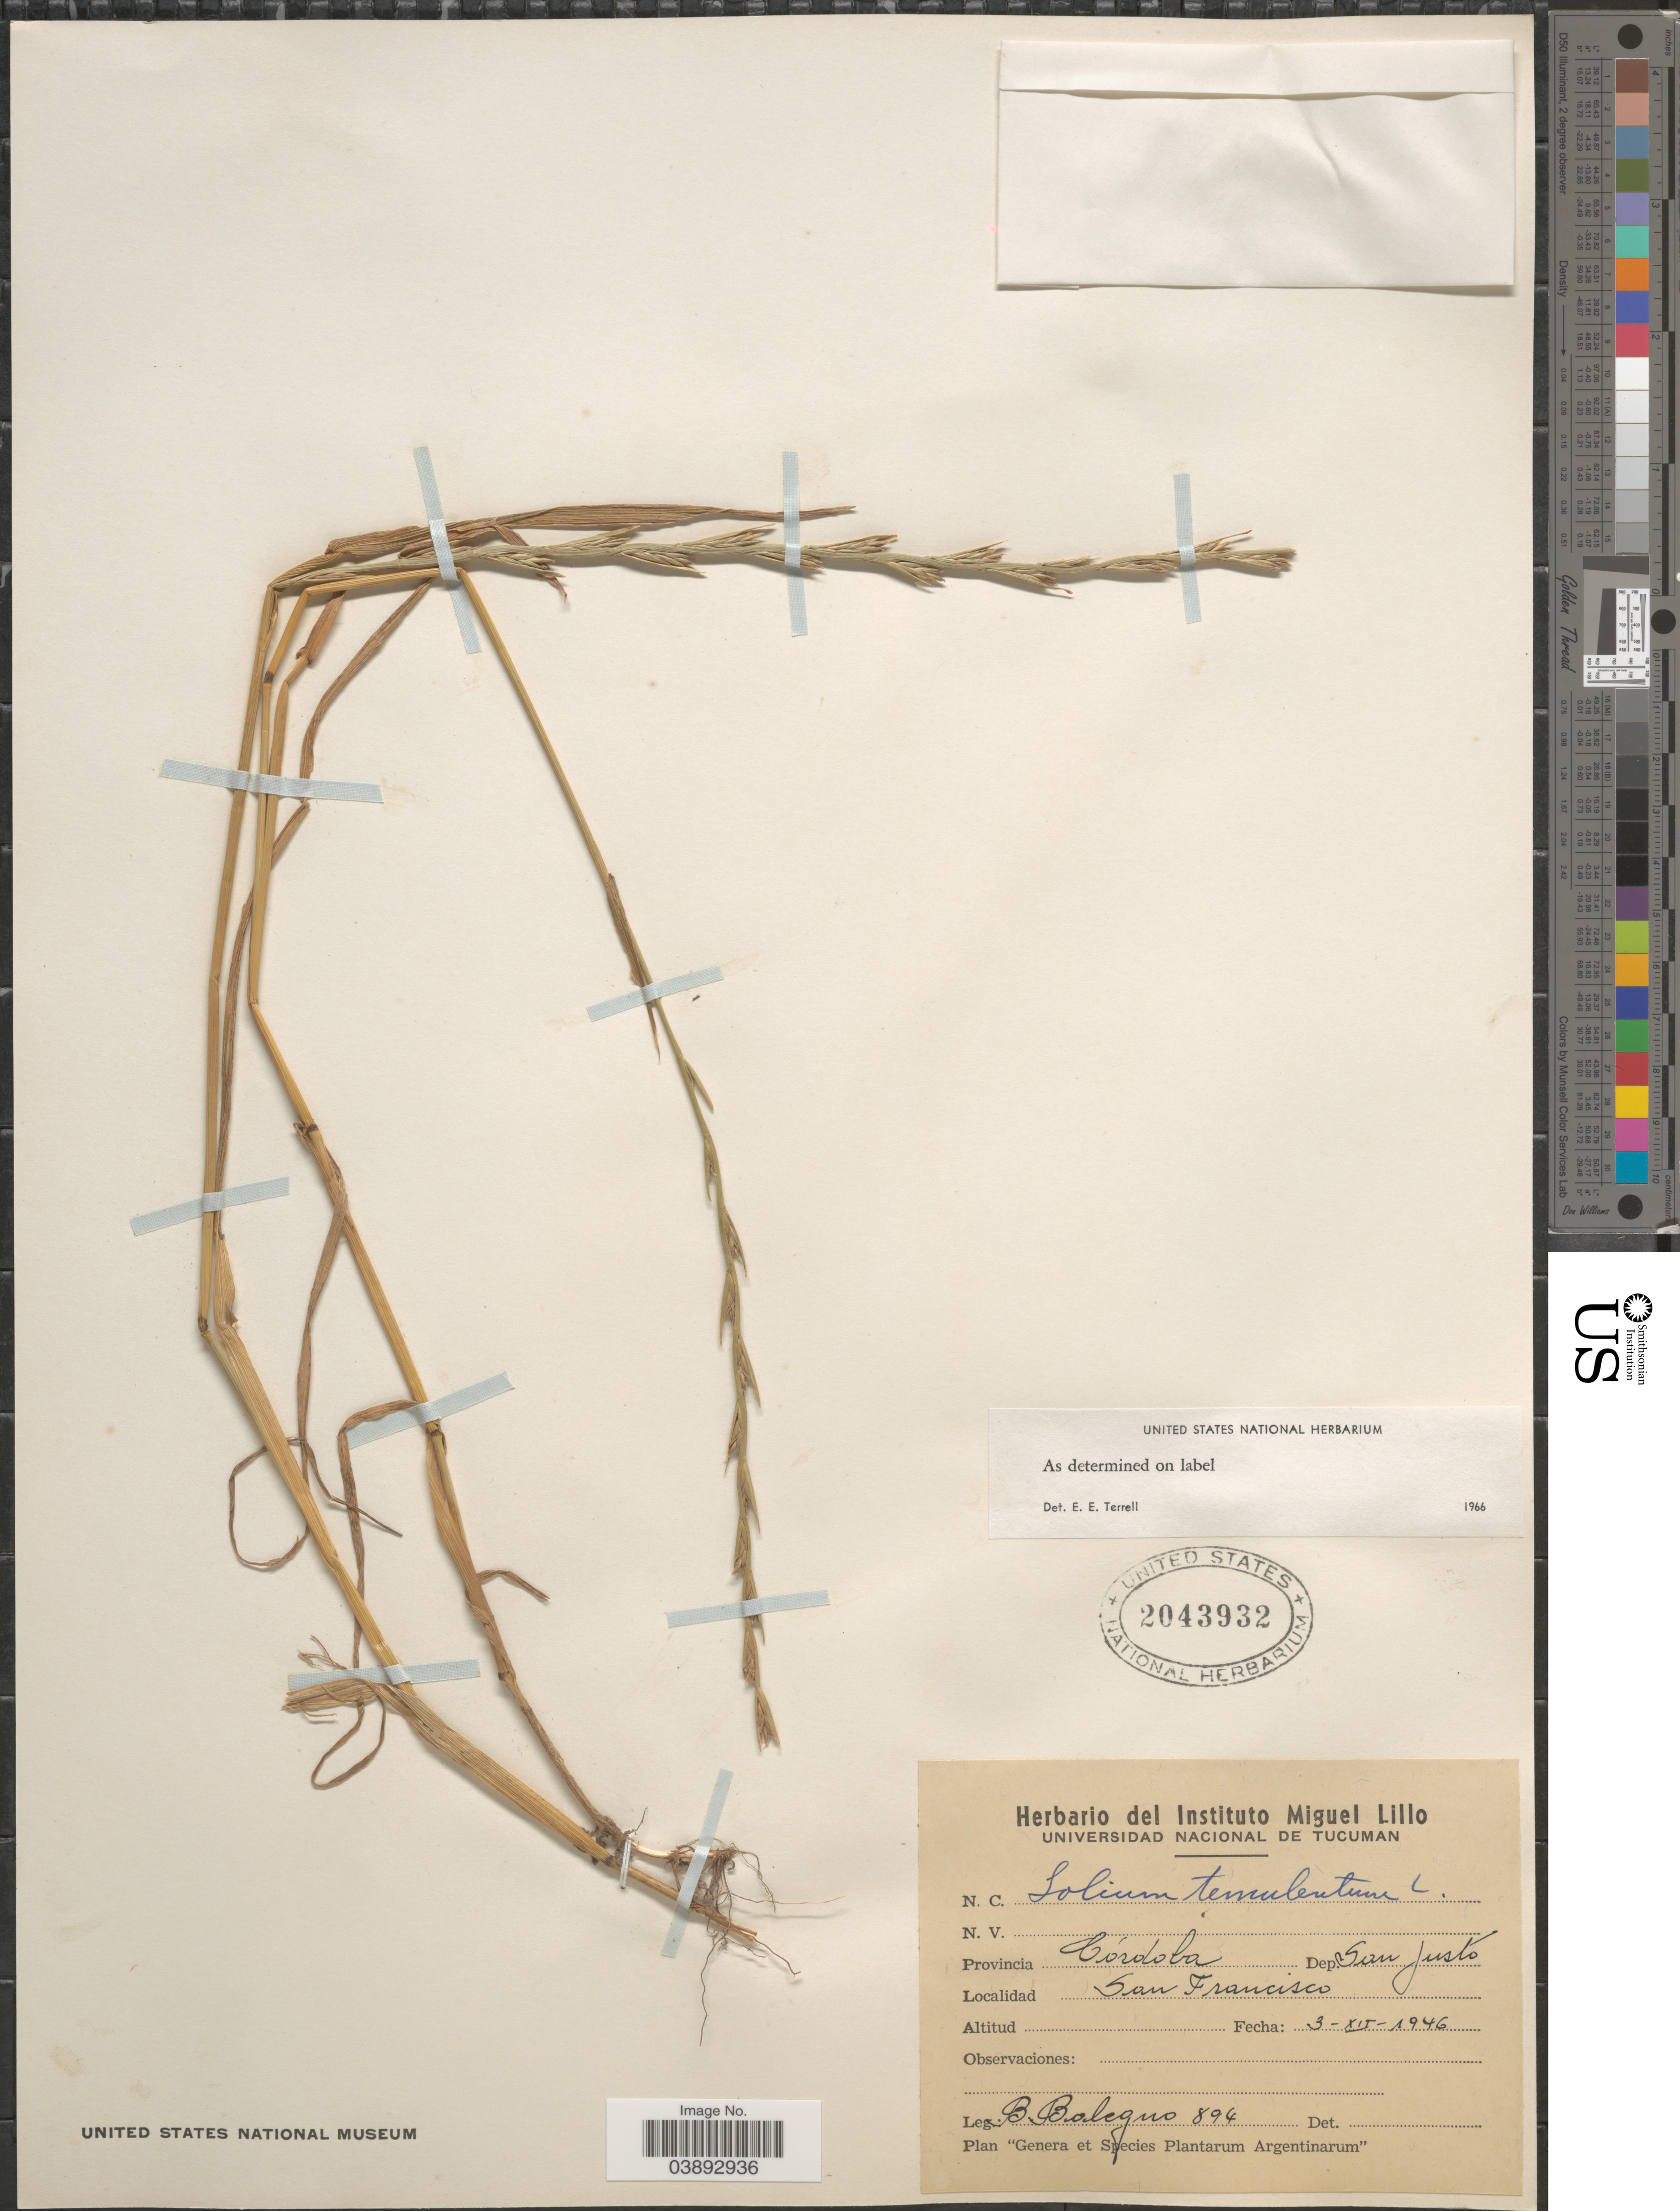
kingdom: Plantae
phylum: Tracheophyta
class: Liliopsida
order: Poales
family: Poaceae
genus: Lolium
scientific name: Lolium temulentum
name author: L.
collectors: B. Balegno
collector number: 894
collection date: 1946-12-03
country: Argentina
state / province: Cordoba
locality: Dep. San Justo. San Francisco.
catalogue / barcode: US 2043932